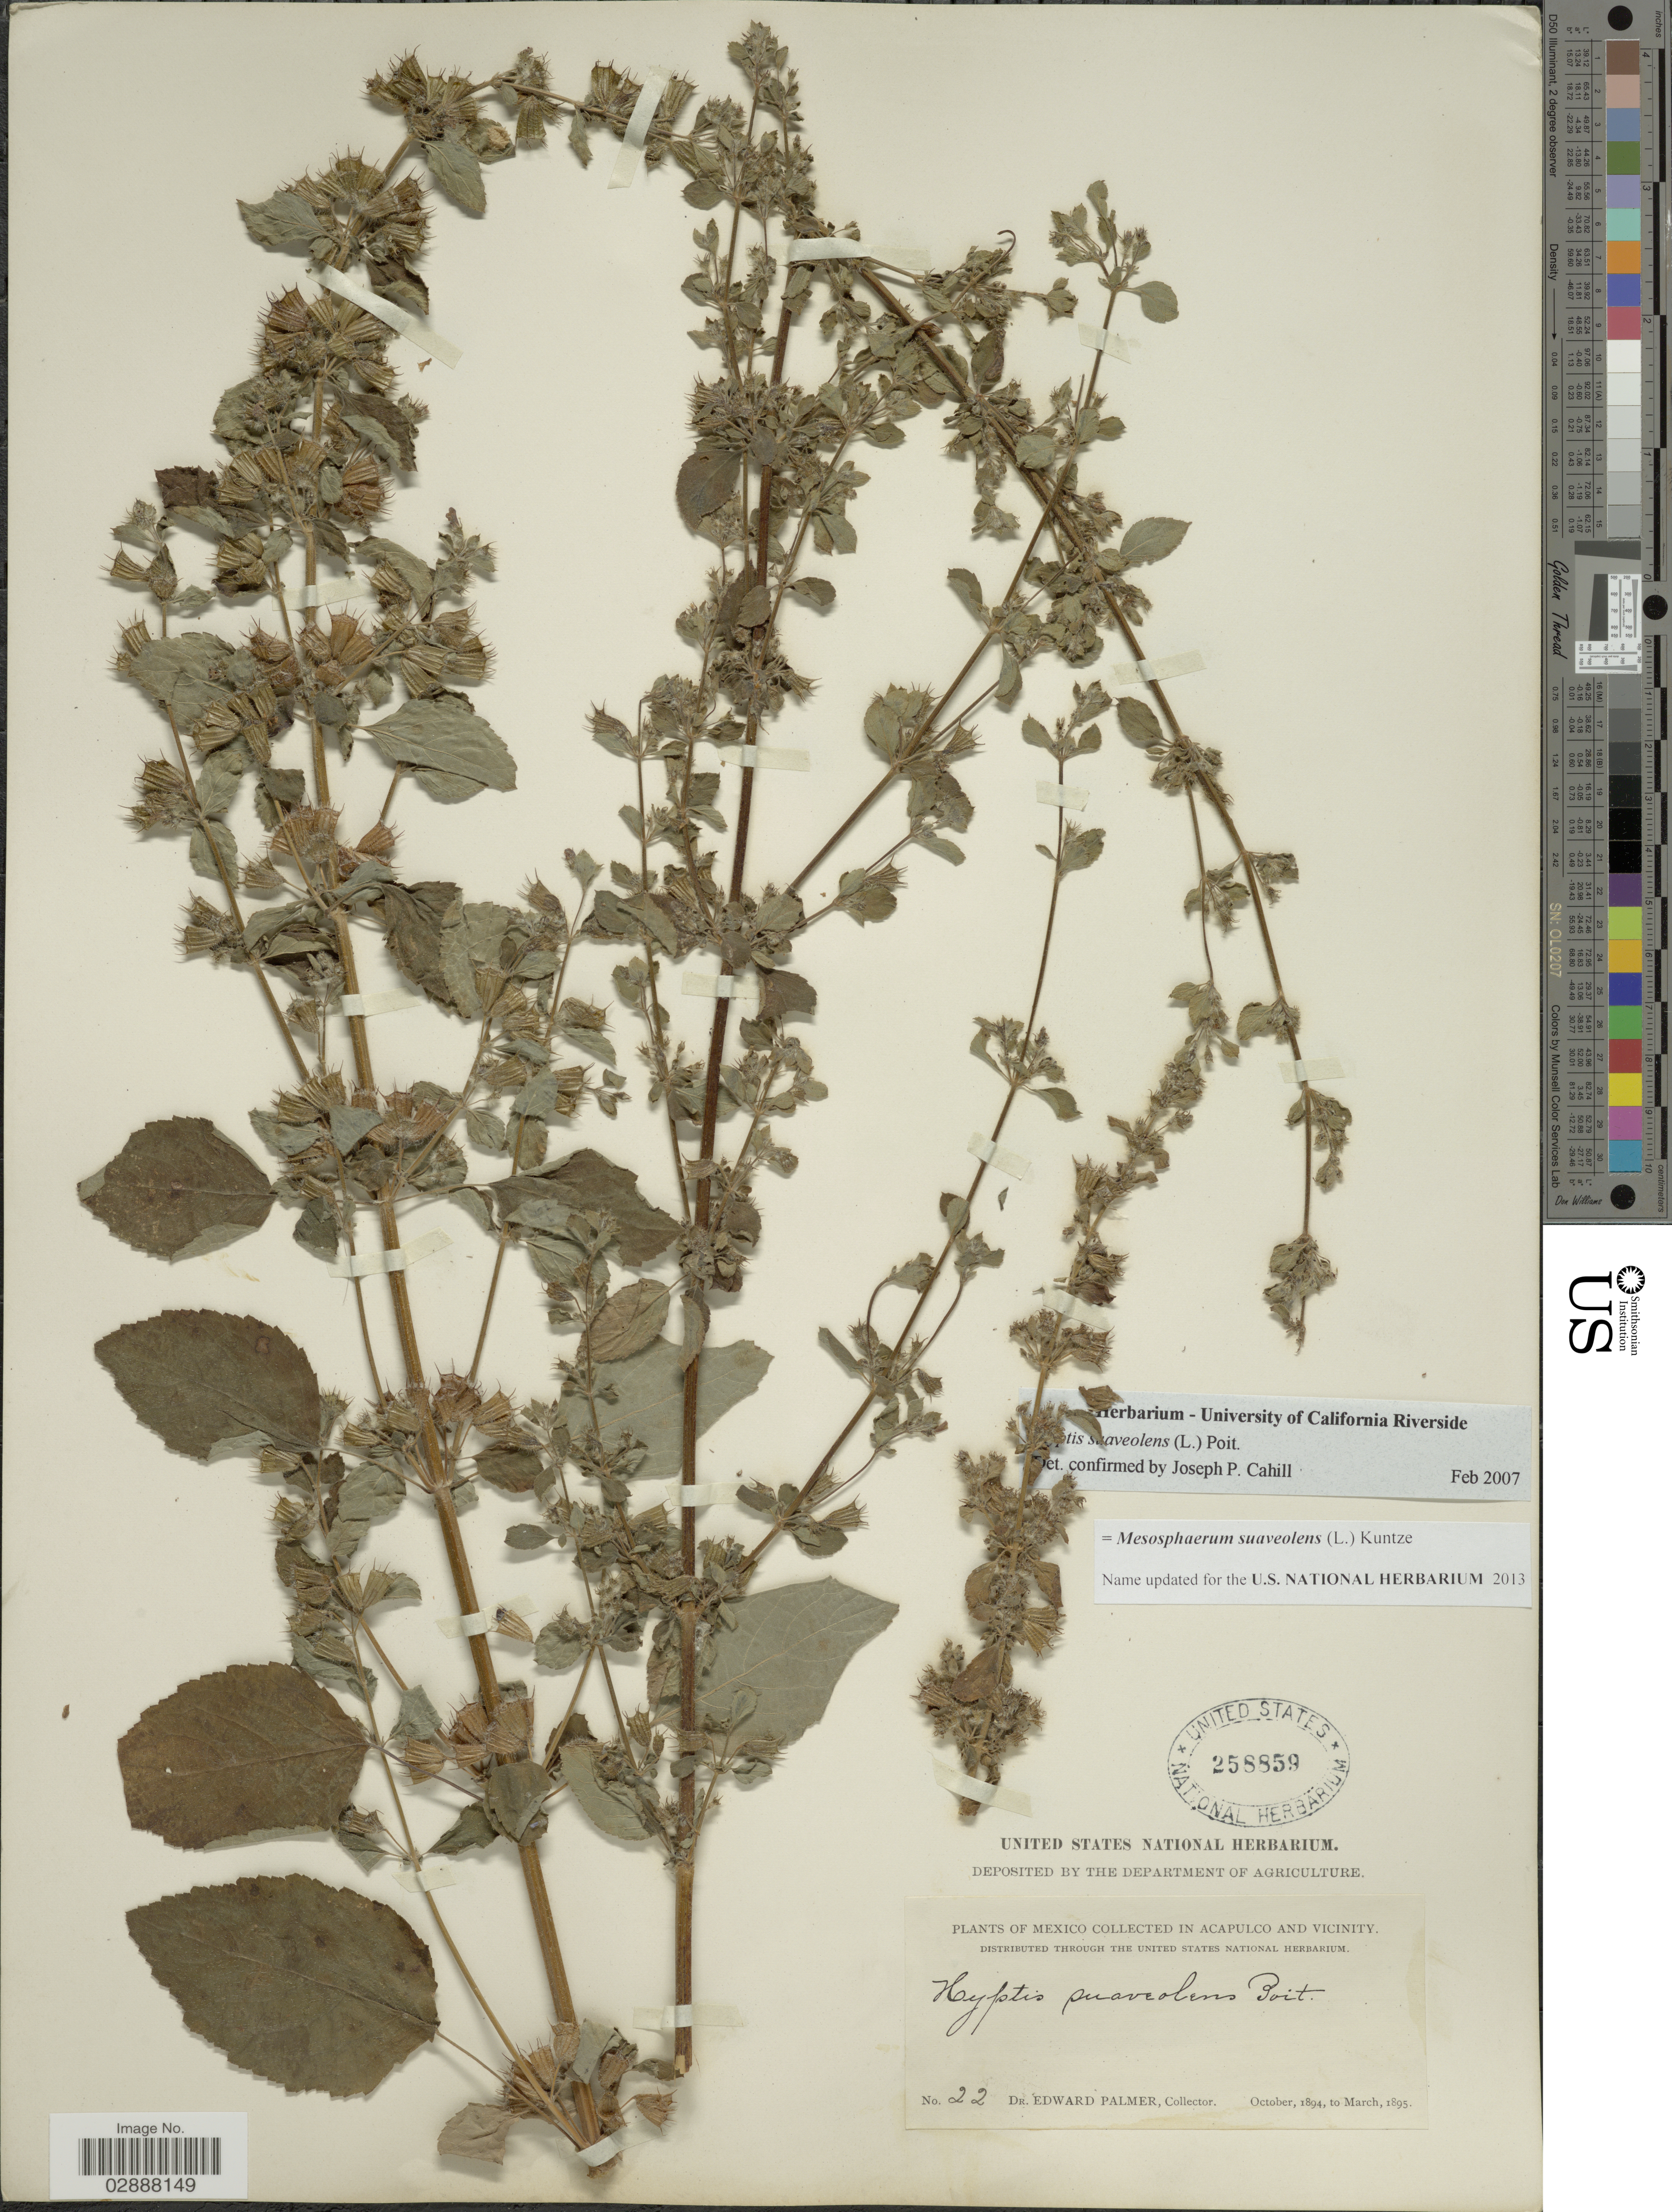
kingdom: Plantae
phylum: Tracheophyta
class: Magnoliopsida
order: Lamiales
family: Lamiaceae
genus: Mesosphaerum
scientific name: Mesosphaerum suaveolens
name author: (L.) Kuntze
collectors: E. Palmer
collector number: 22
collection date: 1894-10/1895-03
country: Mexico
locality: In Acapulco and vicinity.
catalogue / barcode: US 258859